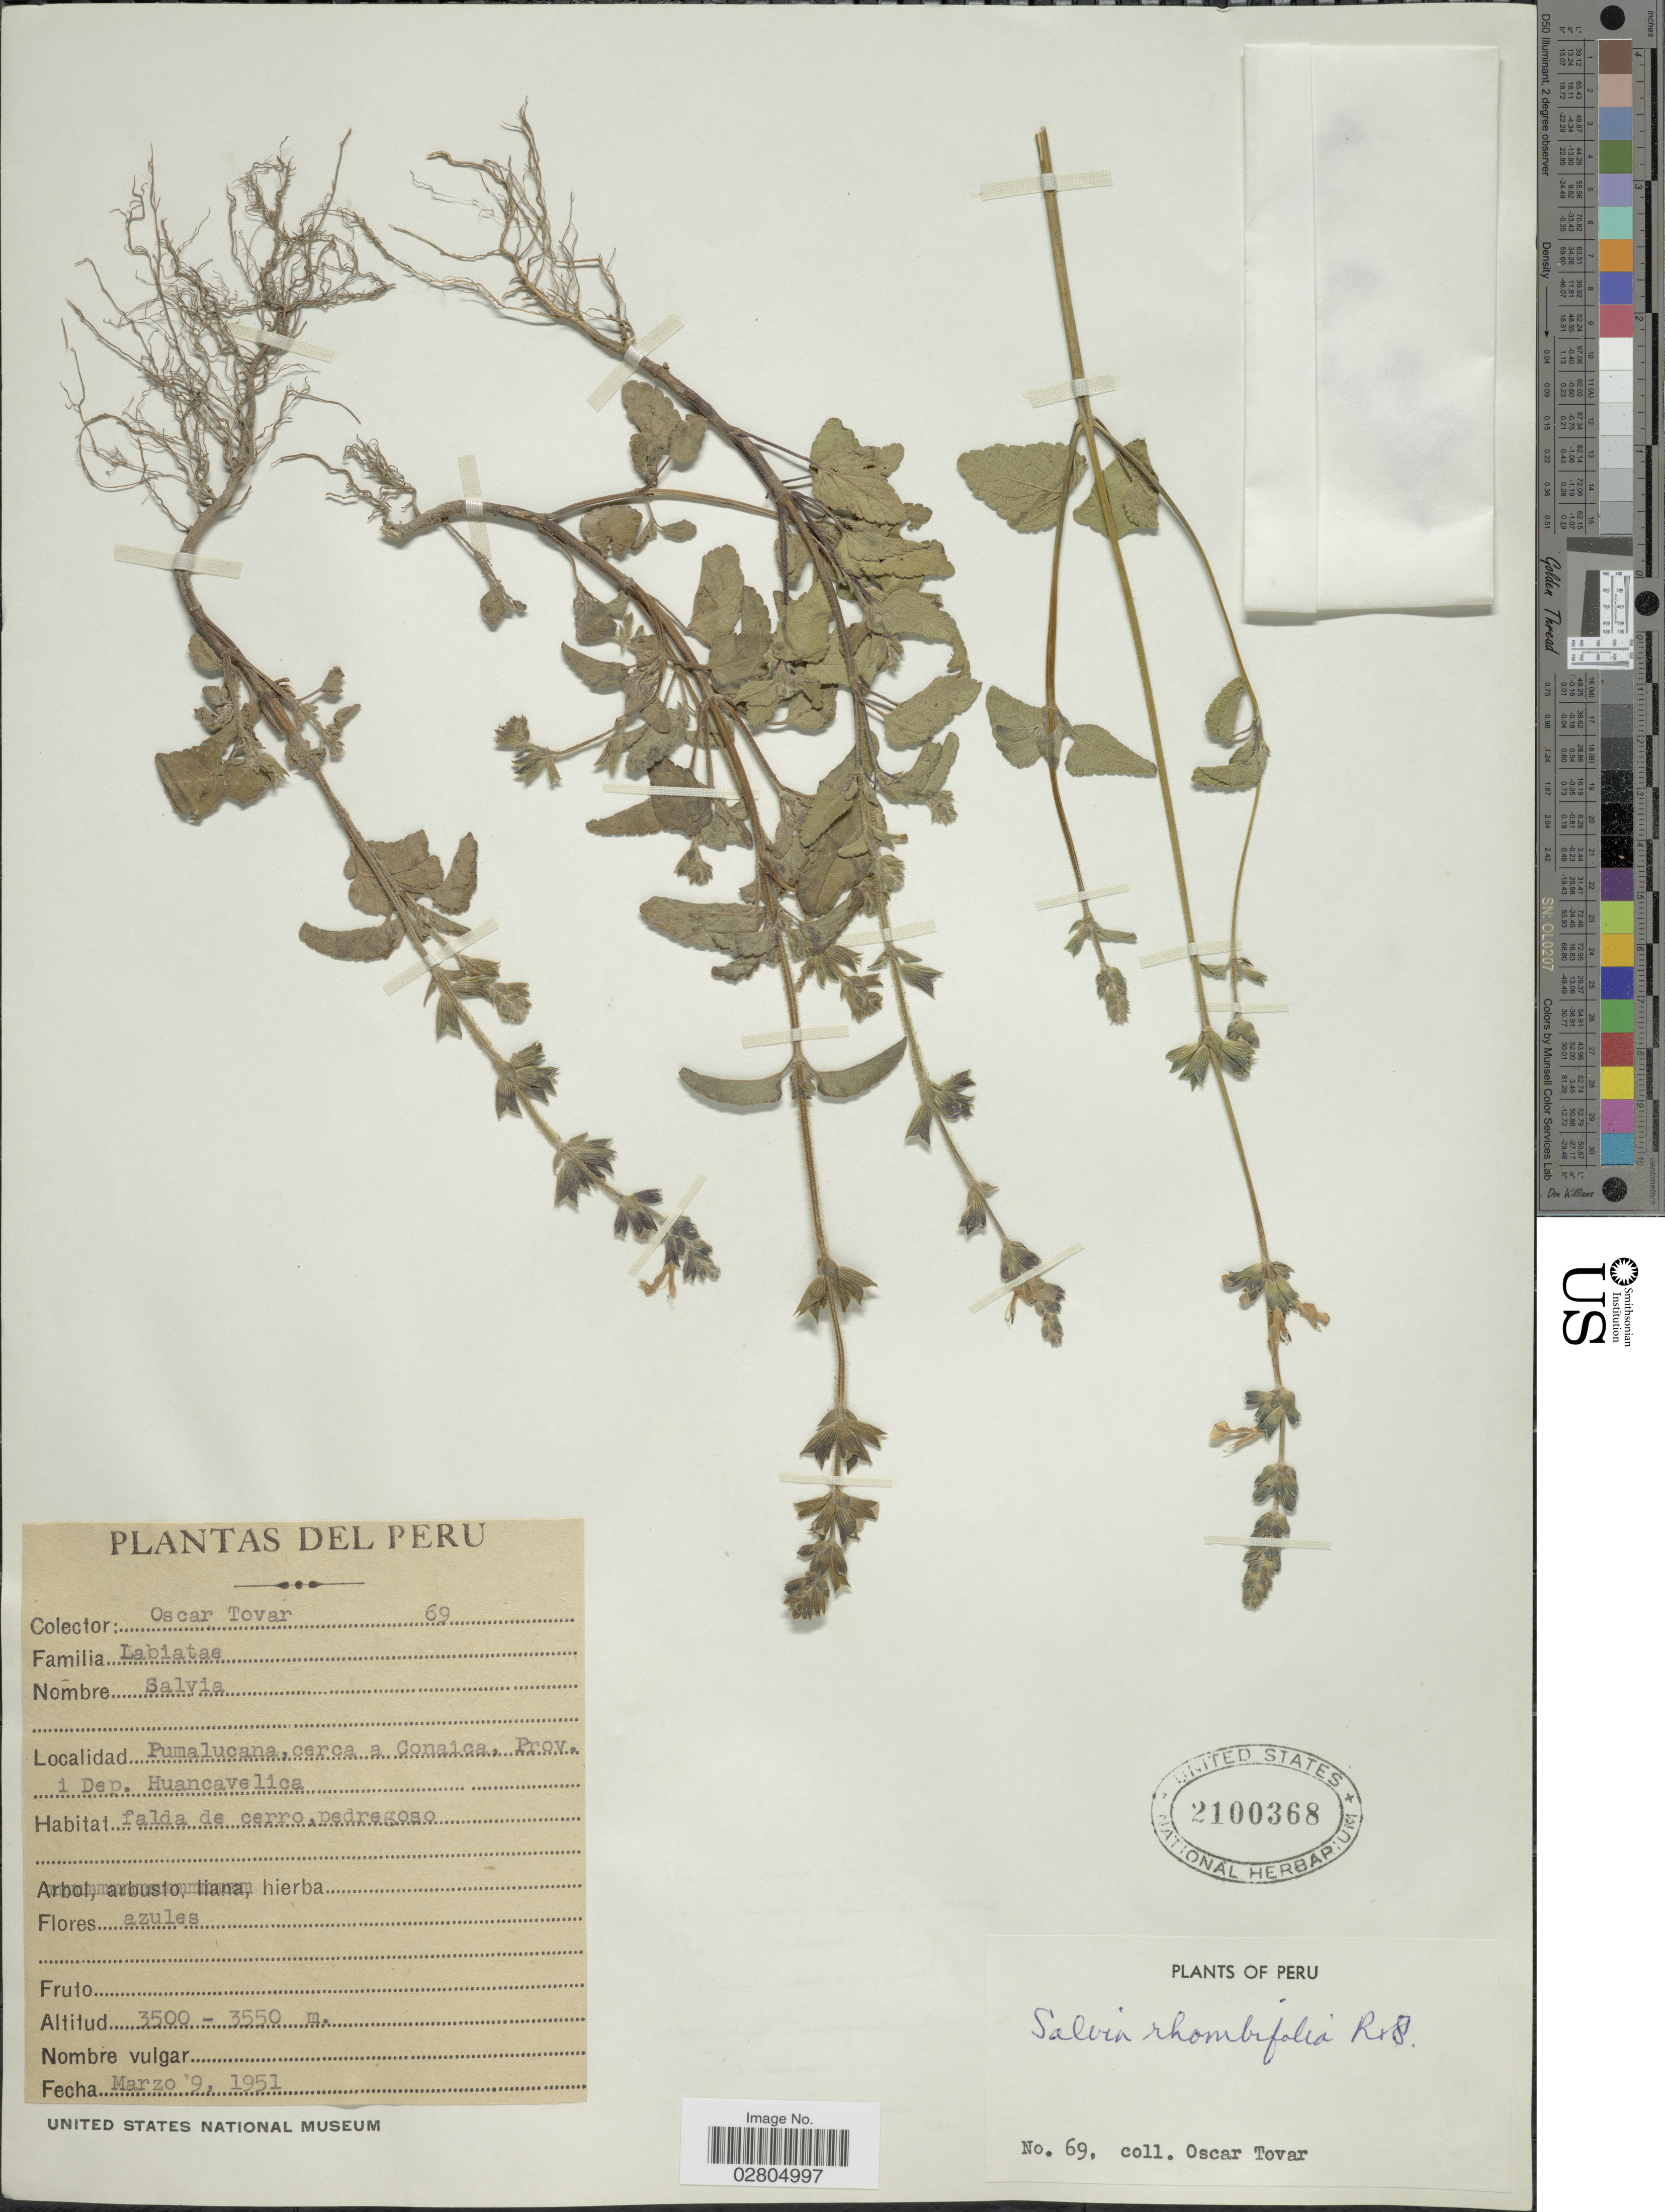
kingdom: Plantae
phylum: Tracheophyta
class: Magnoliopsida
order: Lamiales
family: Lamiaceae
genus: Salvia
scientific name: Salvia rhombifolia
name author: Ruiz & Pav.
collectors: Ó. Tovar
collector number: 69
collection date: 1951-03-09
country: Peru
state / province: Huancavelica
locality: Pumalucana, cerca a Conaica, Prov. i, Dep. Huancavelica.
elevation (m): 3500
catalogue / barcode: US 2100368